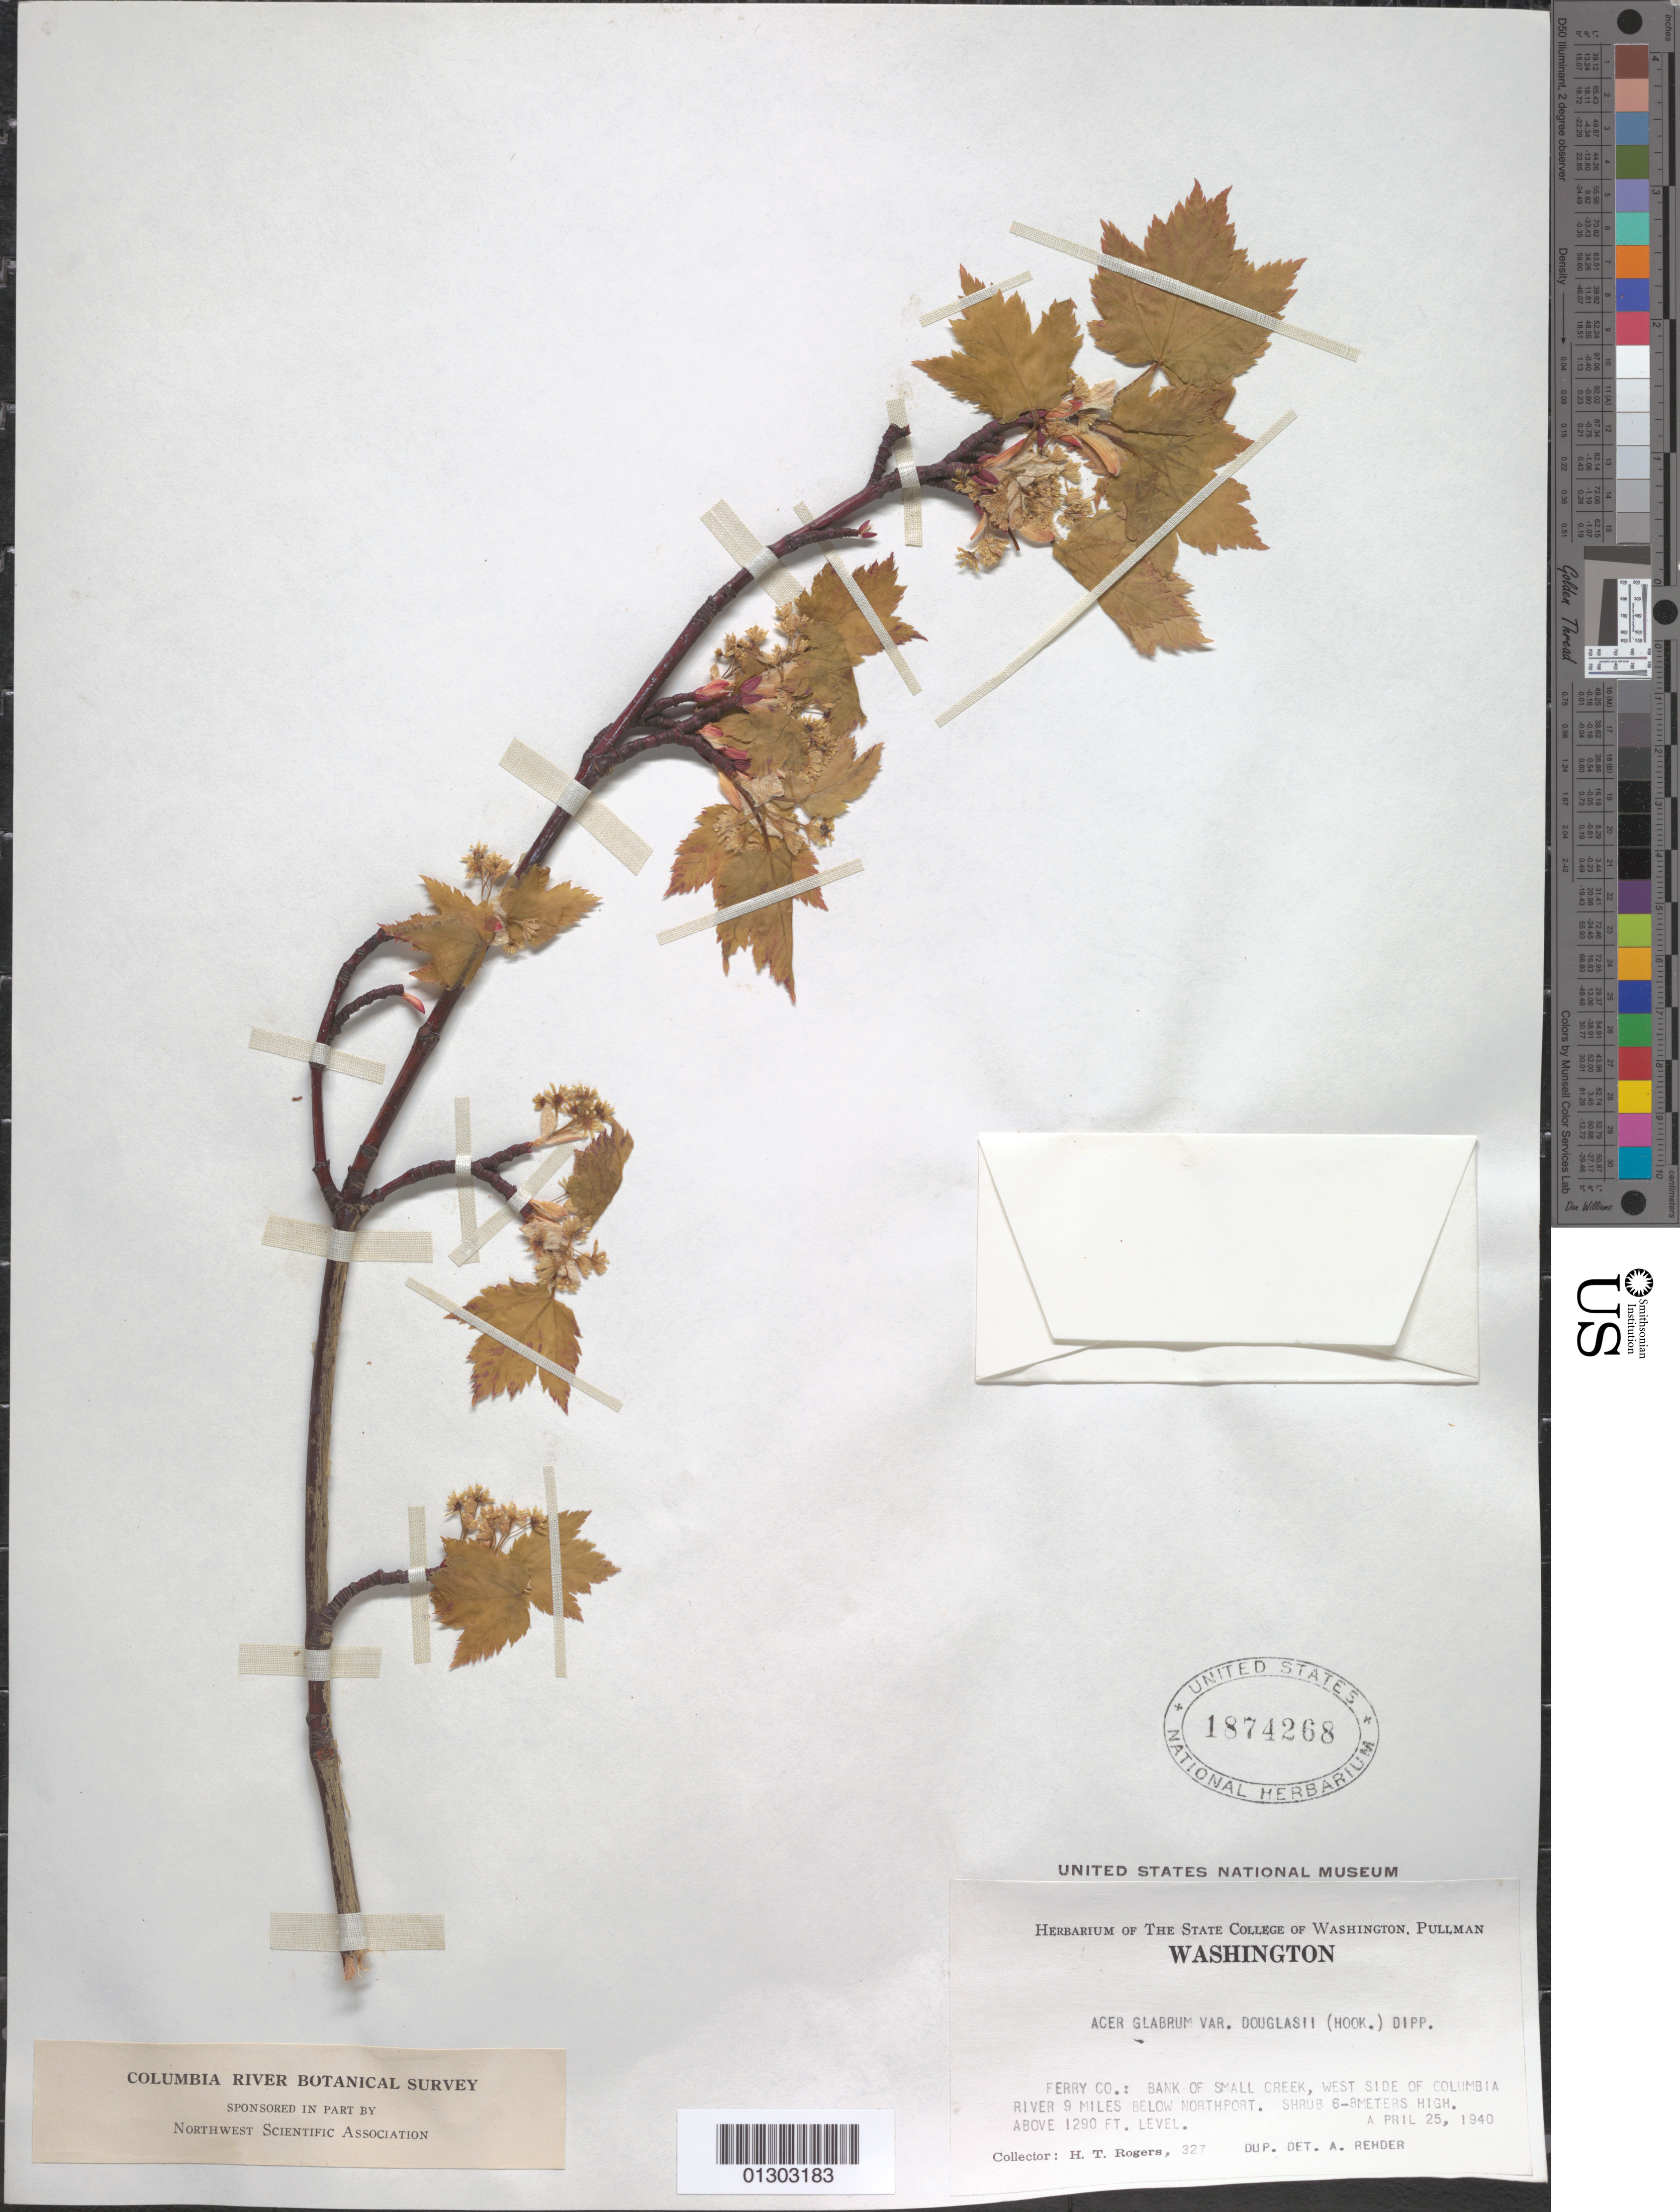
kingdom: Plantae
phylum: Tracheophyta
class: Magnoliopsida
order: Sapindales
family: Sapindaceae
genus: Acer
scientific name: Acer glabrum var. douglasii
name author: (Hook.) Dippel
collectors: H. Rogers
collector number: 327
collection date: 1940-04-25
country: United States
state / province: Washington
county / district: Ferry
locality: Ferry County, W side of Columbia river, 9 miles below Northport.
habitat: Bank of small creek.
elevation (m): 393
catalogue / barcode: US 1874268